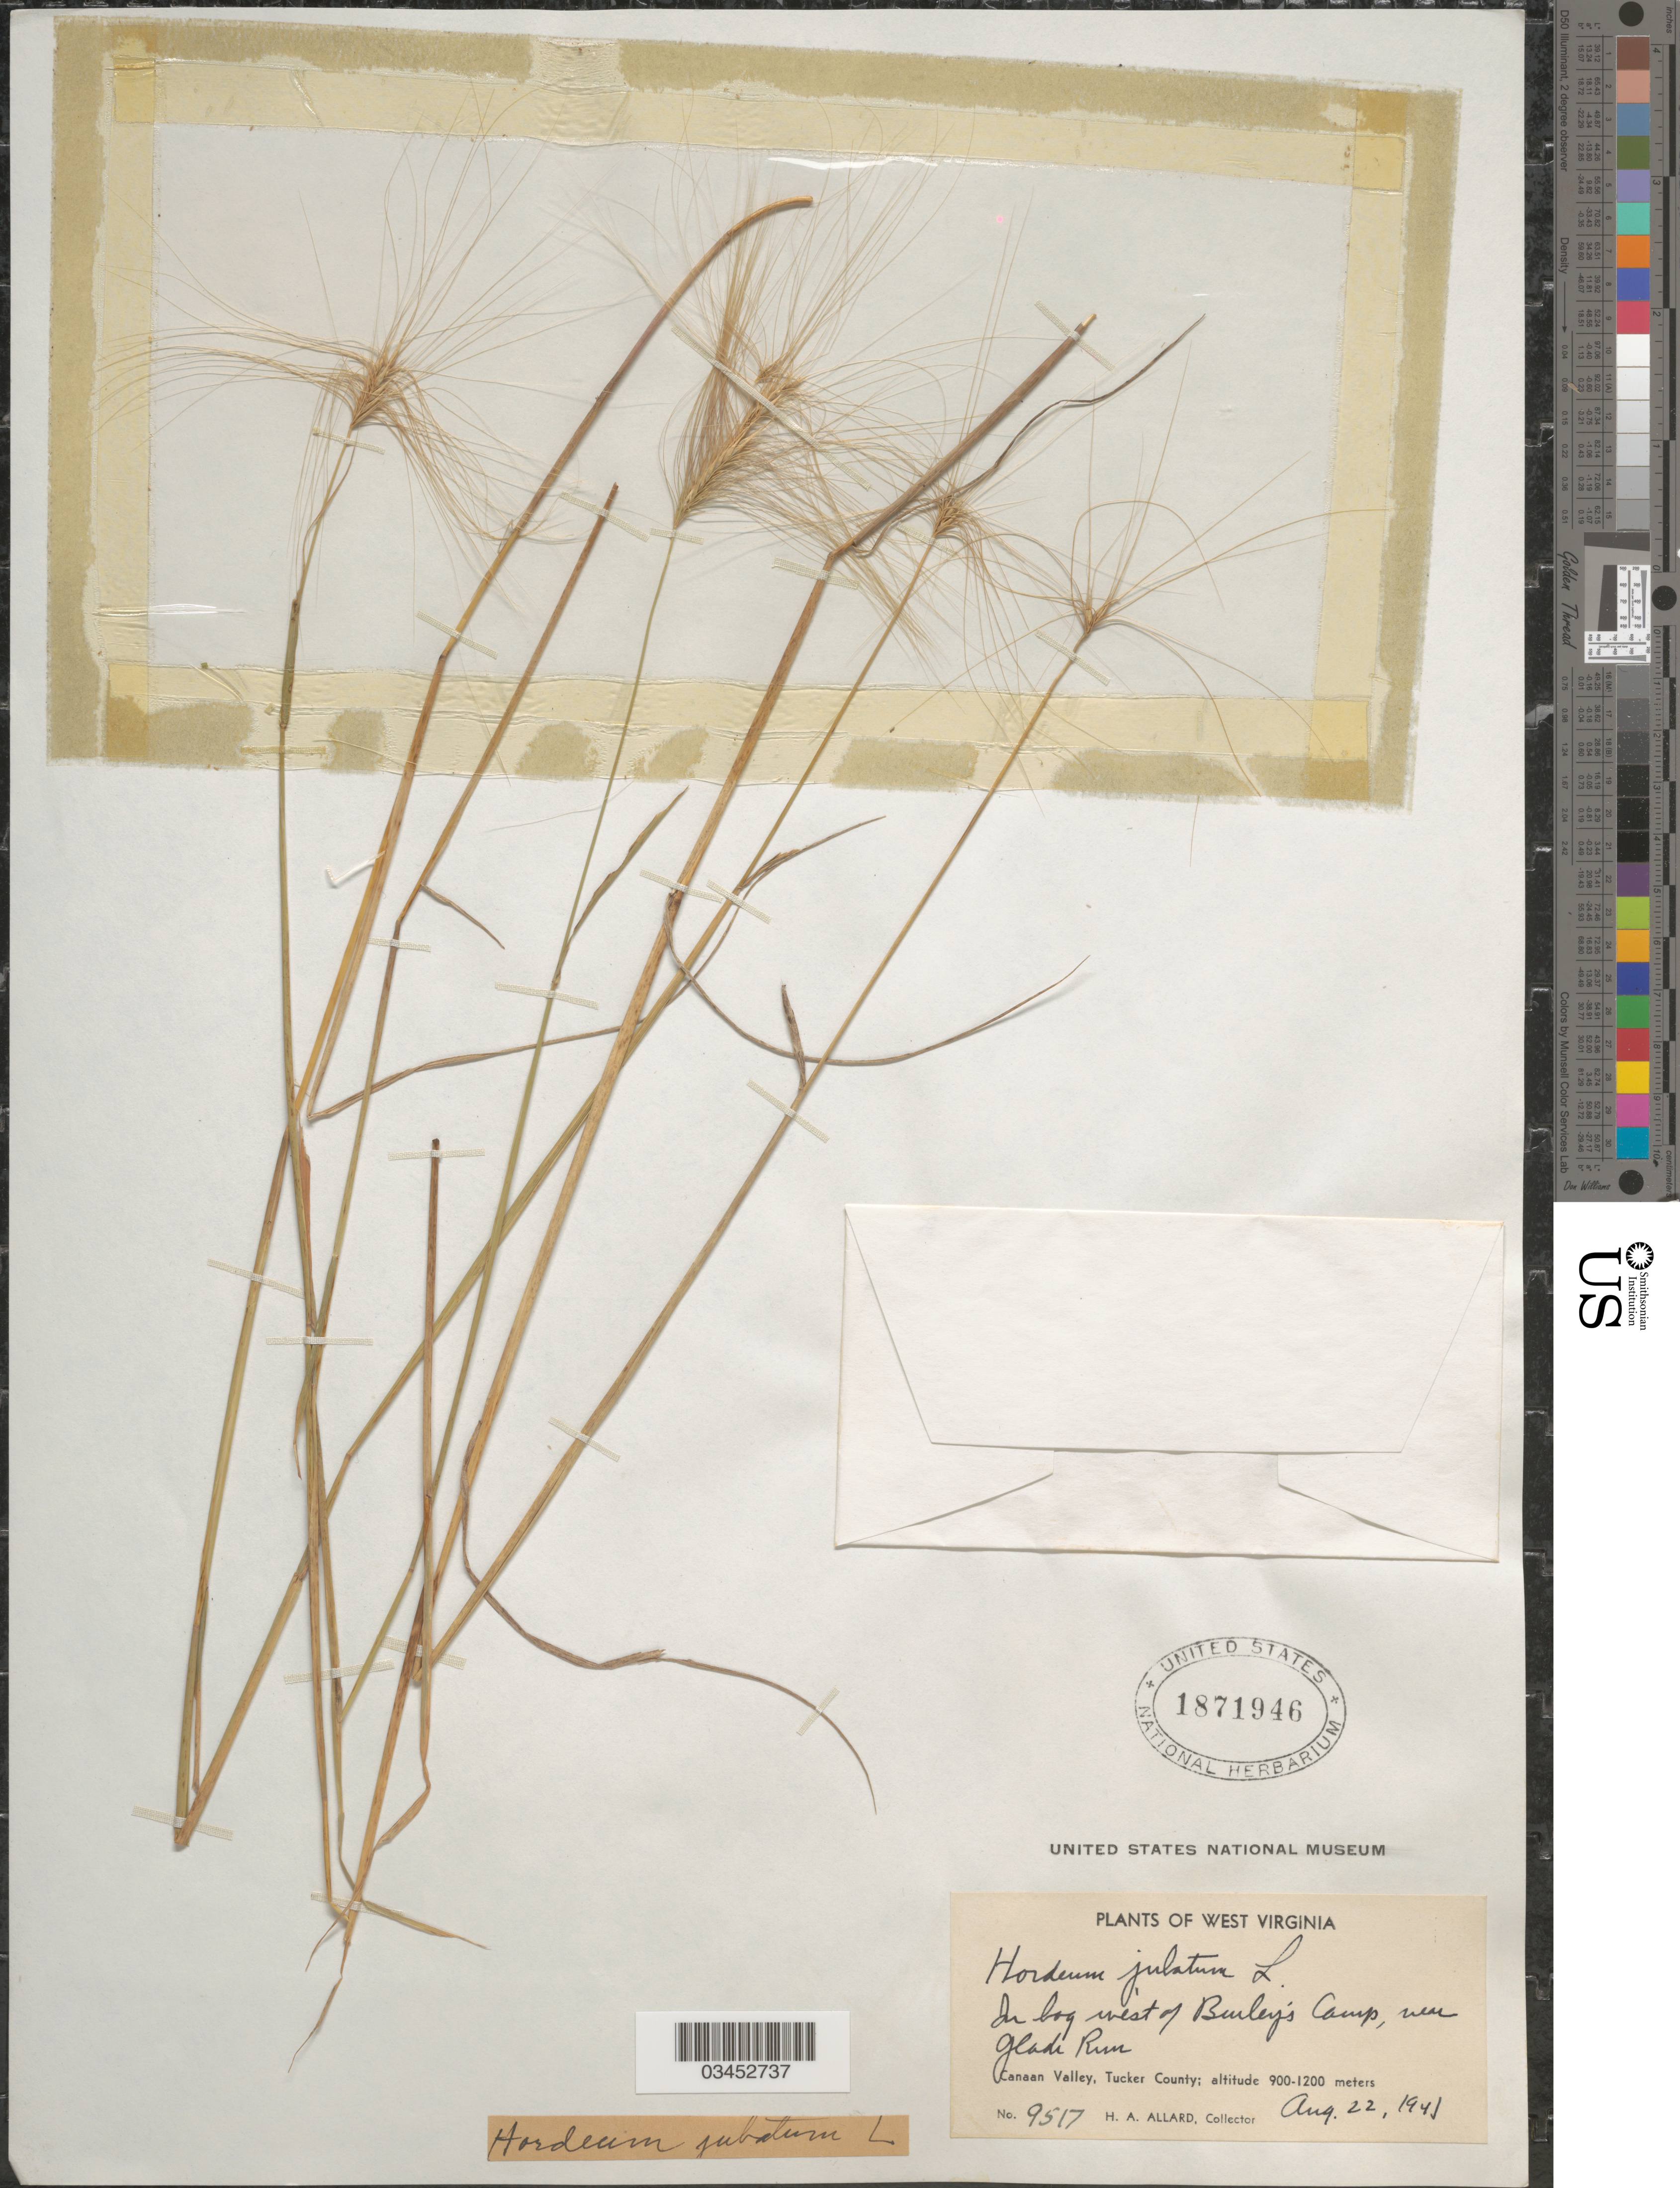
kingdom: Plantae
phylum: Tracheophyta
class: Liliopsida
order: Poales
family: Poaceae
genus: Hordeum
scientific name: Hordeum jubatum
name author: L.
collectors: H. A. Allard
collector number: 9517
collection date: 1941-08-22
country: United States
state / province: West Virginia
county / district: Tucker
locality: In bog west of Burley's Camp, near Glade Run. Canaan Valley, Tucker County.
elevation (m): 900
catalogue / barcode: US 1871946